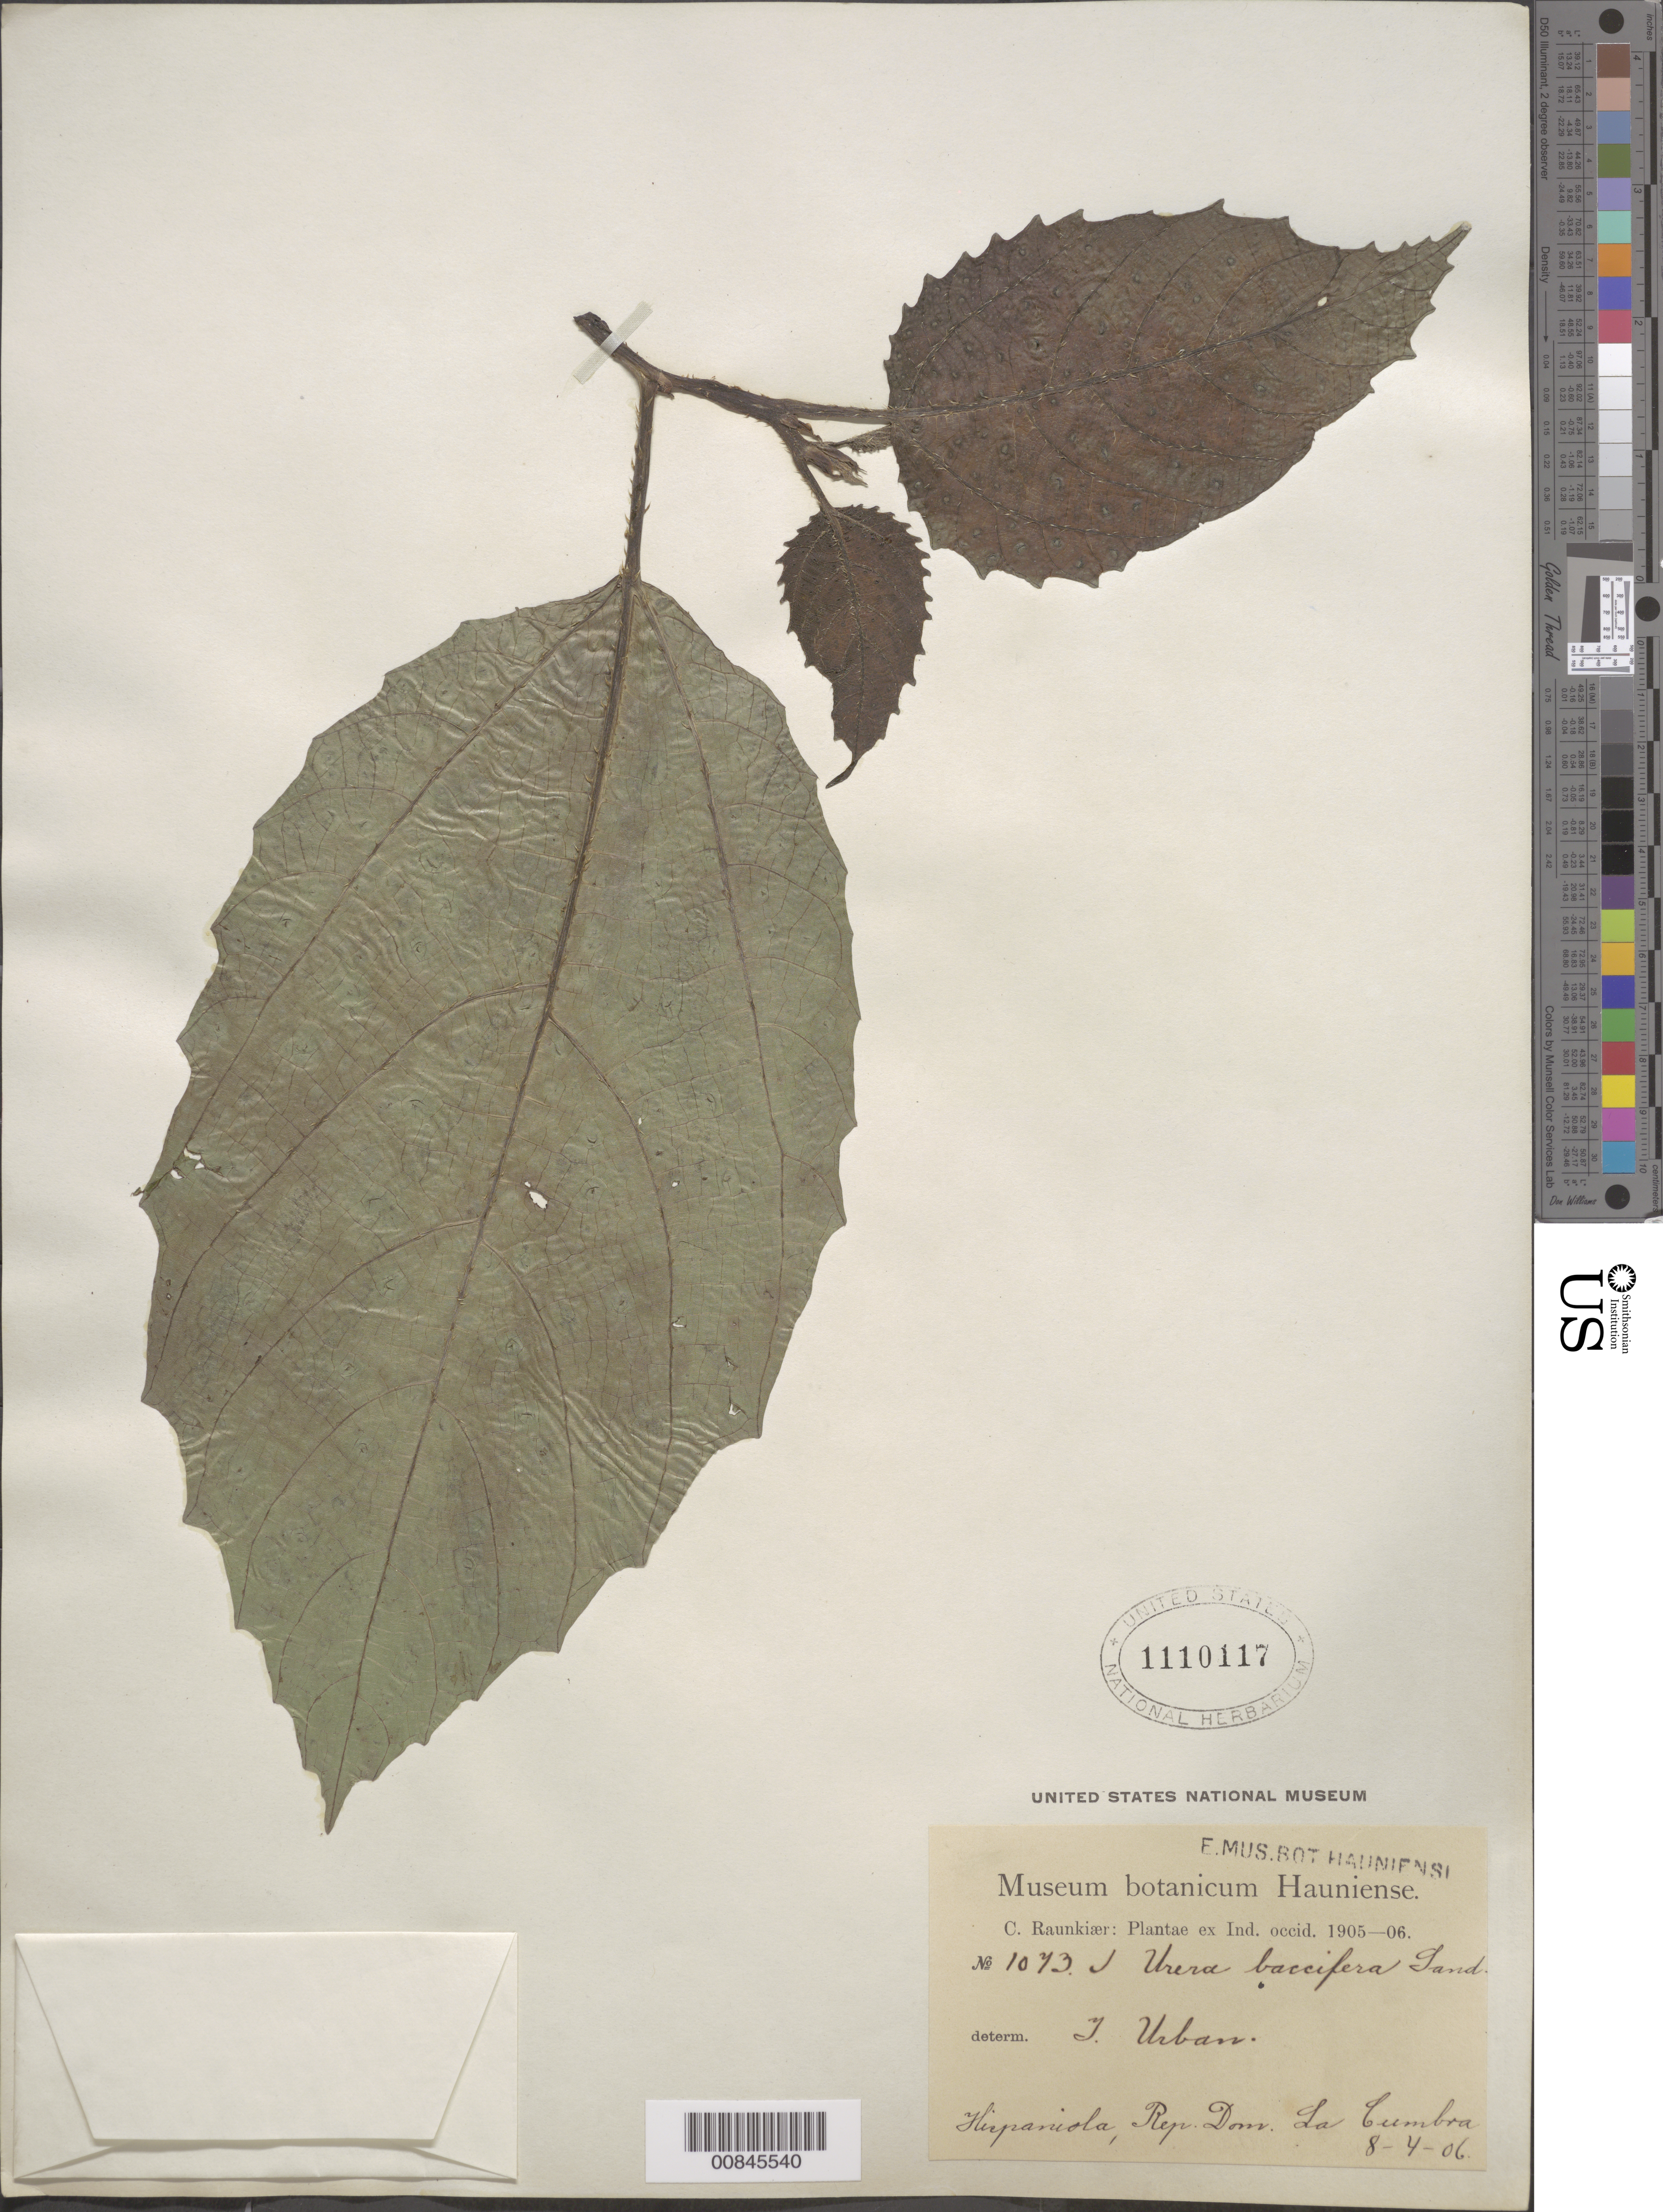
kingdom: Plantae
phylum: Tracheophyta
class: Magnoliopsida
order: Rosales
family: Urticaceae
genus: Urera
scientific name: Urera baccifera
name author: (L.) Gaudich. ex Wedd.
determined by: Urban, Ignatz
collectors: C. C. Raunkiaer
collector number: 1073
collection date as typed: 08 Apr 1906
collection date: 1906-04-08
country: Dominican Republic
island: Hispaniola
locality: La Cumbra.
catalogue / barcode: US 1110117